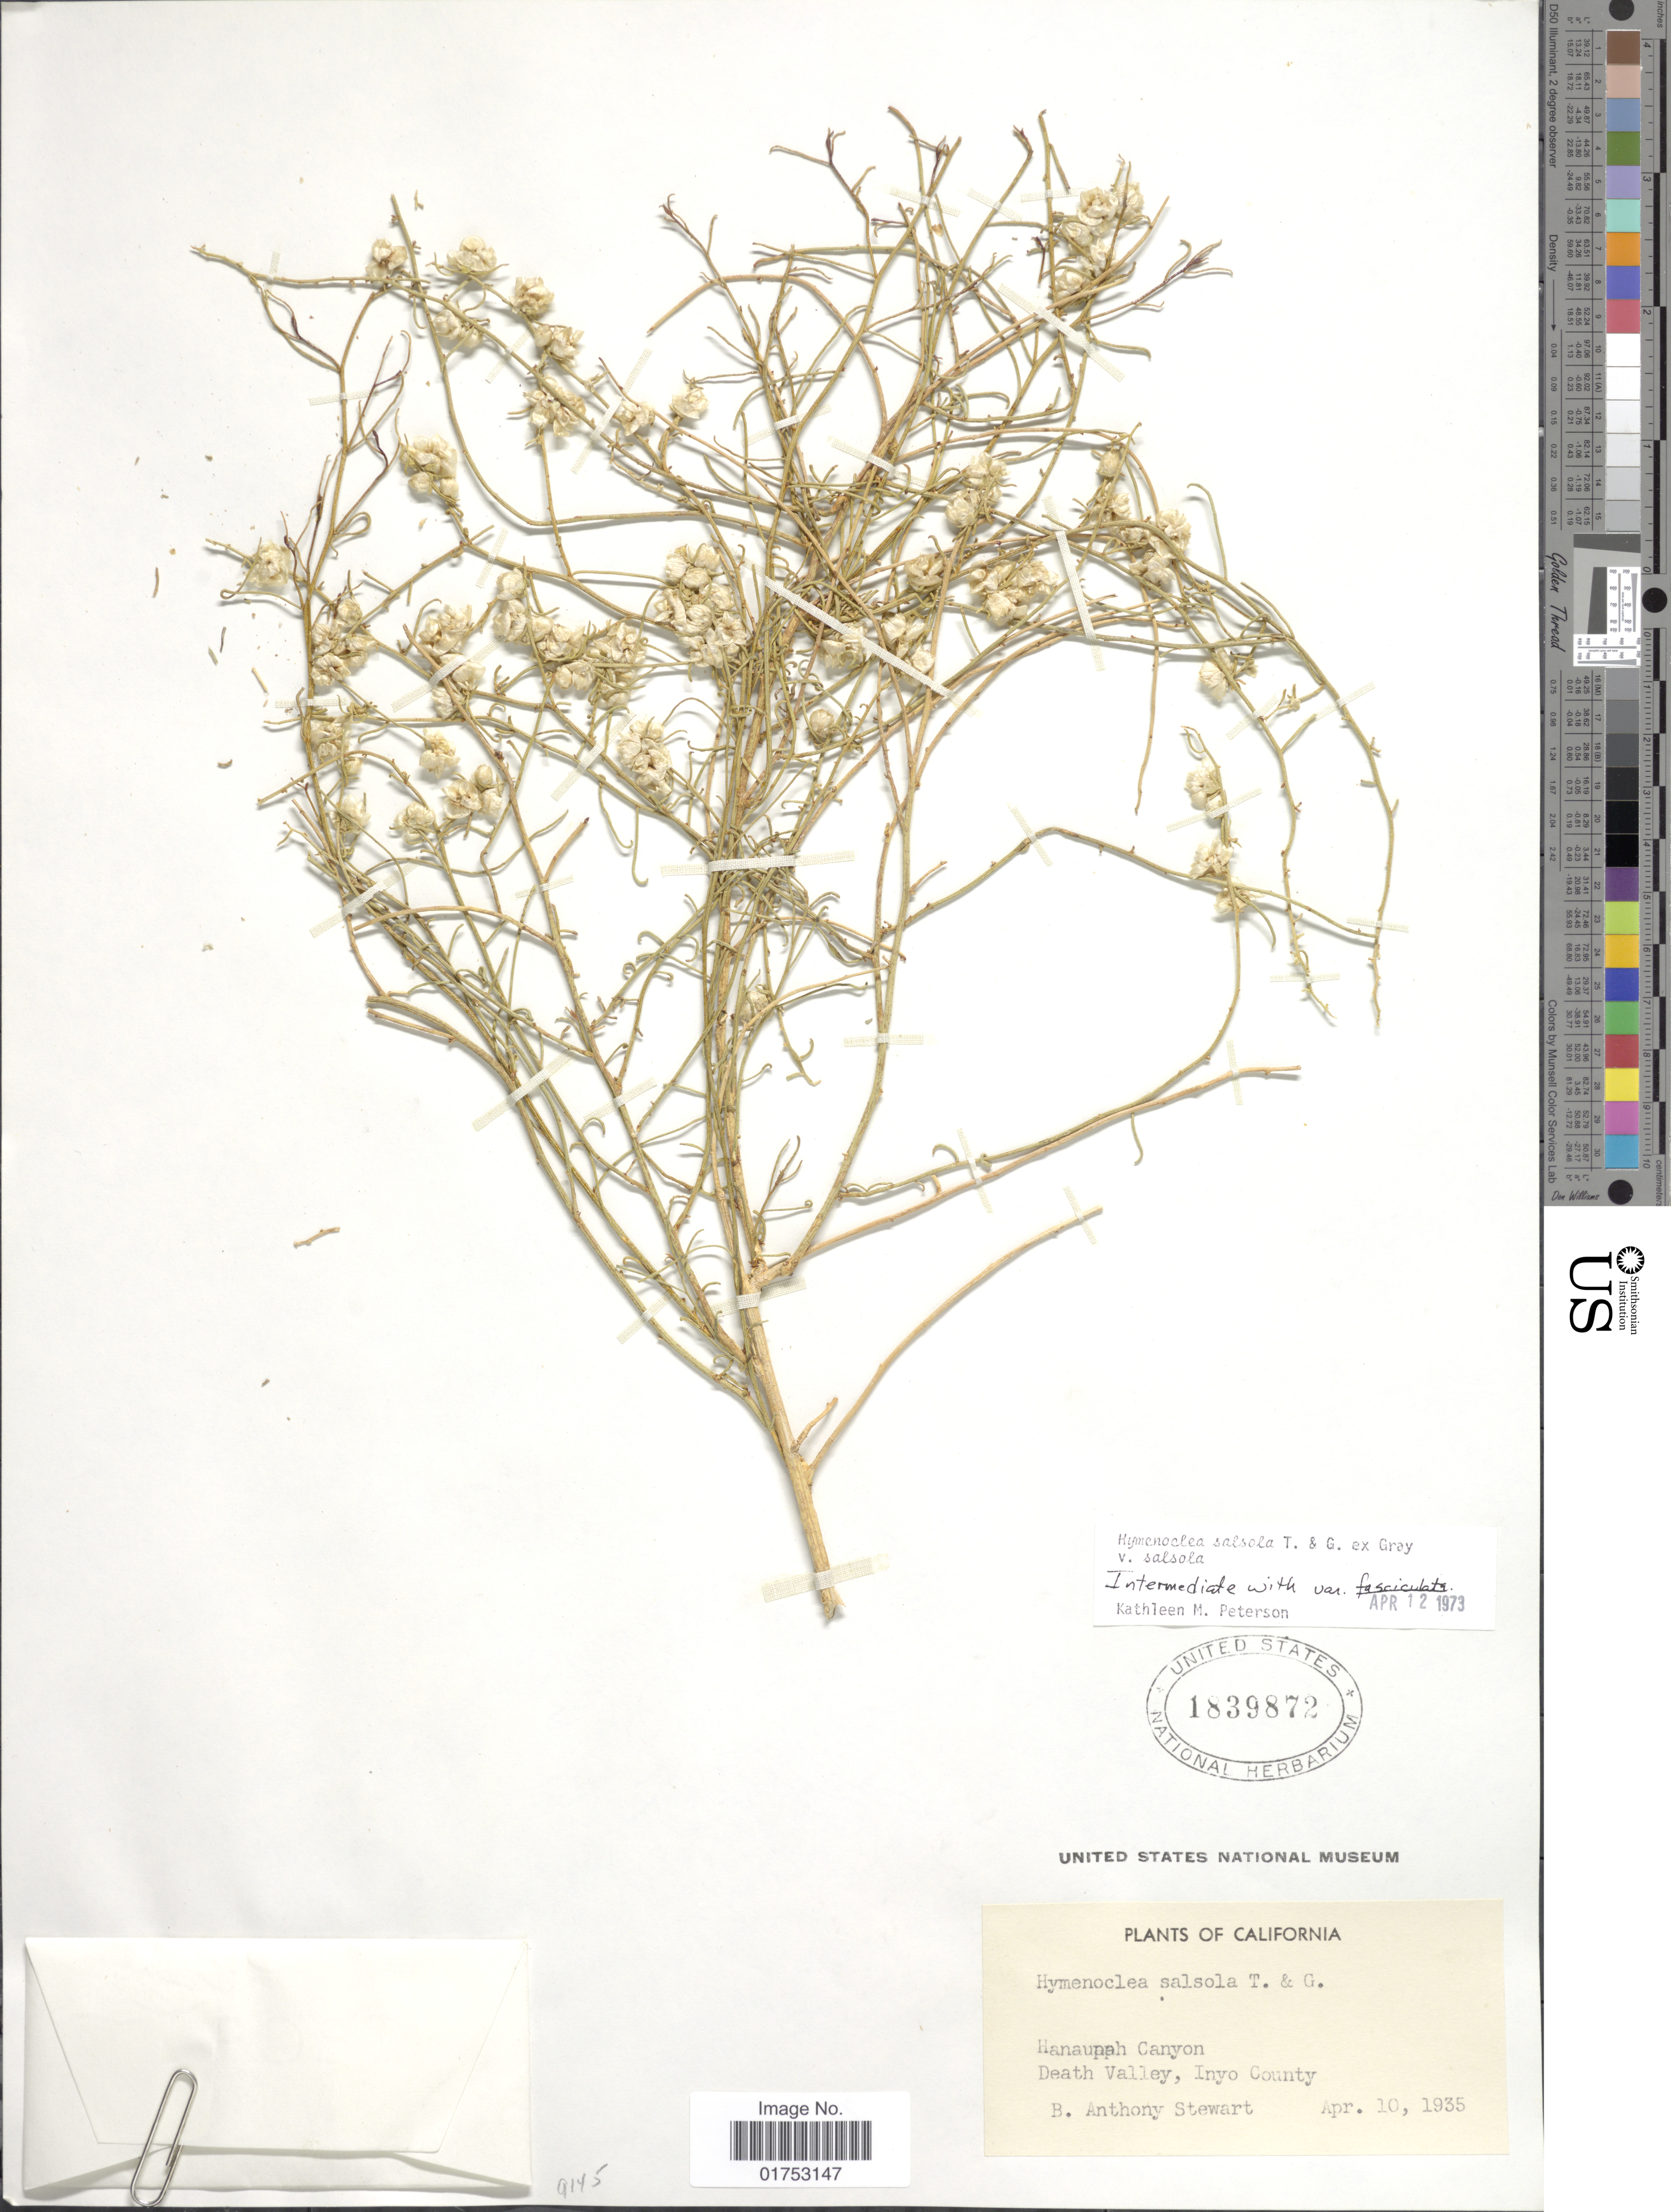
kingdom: Plantae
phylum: Tracheophyta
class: Magnoliopsida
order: Asterales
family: Asteraceae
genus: Hymenoclea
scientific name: Hymenoclea salsola var. salsola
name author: Torr. & A. Gray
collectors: B. Stewart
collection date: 1935-04-10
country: United States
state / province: California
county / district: Inyo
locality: Hanaupah Canyon, Death Valley, Inyo County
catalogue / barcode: US 1839872